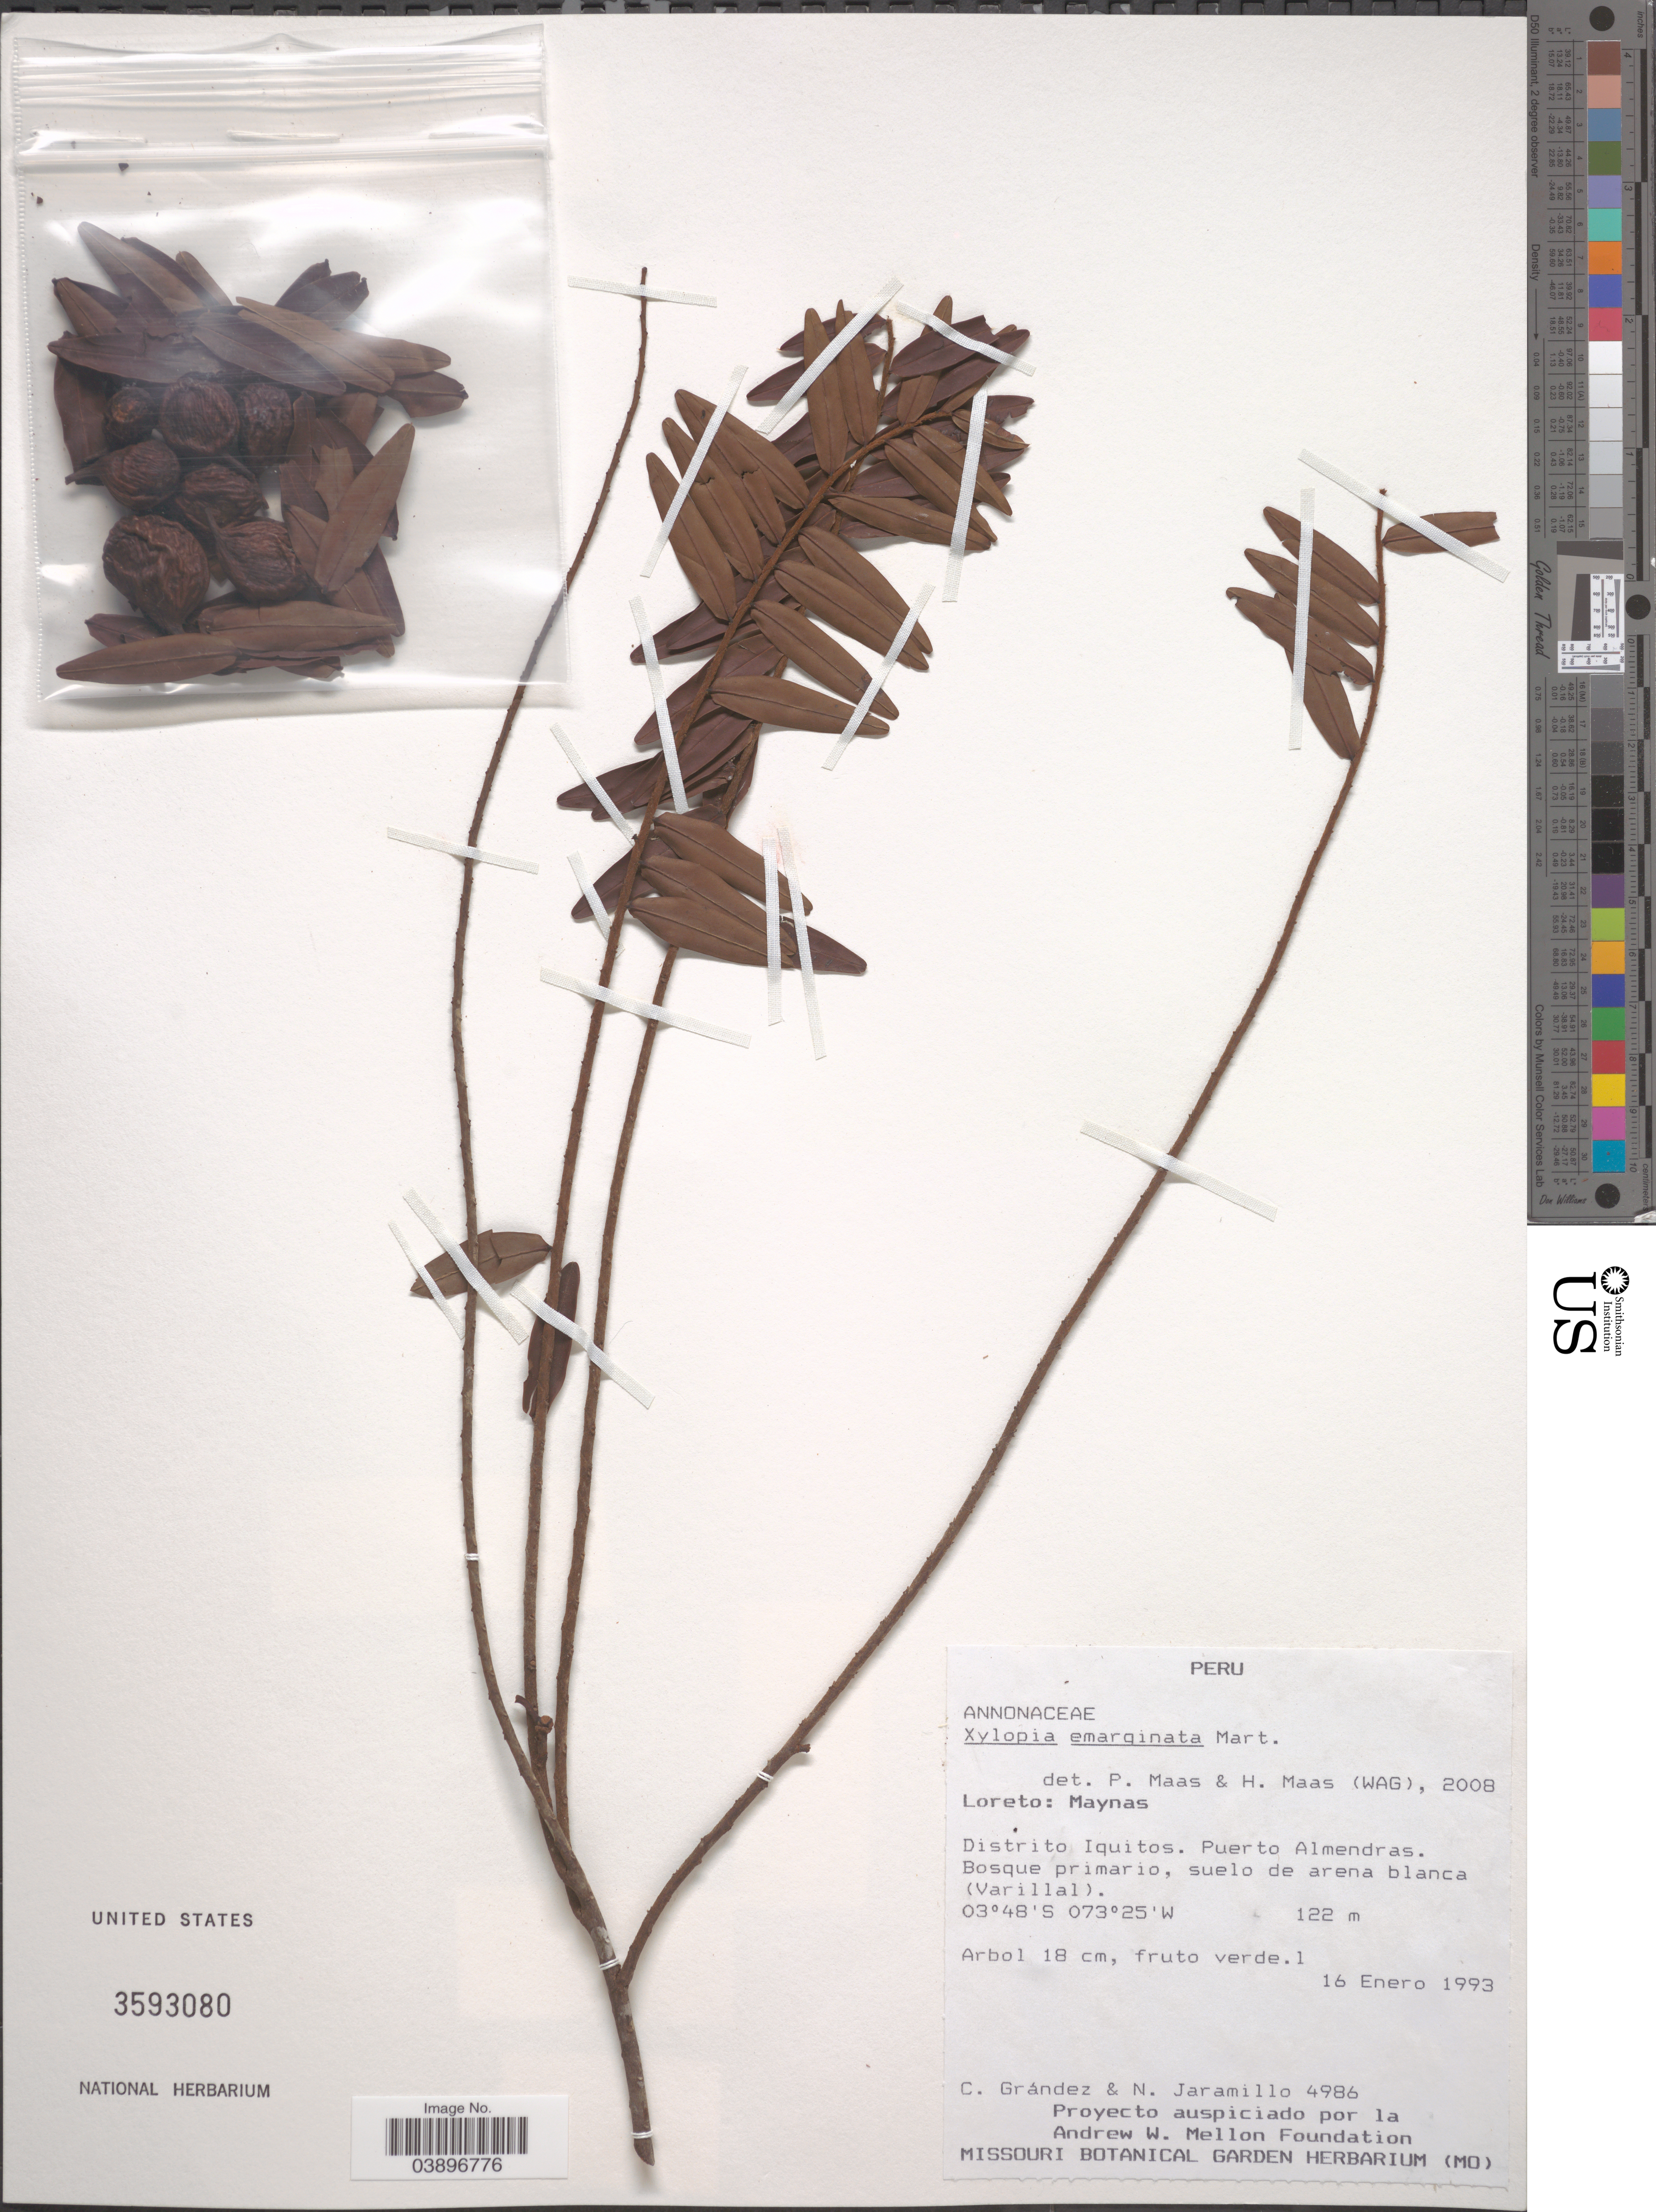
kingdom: Plantae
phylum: Tracheophyta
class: Magnoliopsida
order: Magnoliales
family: Annonaceae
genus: Xylopia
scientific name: Xylopia emarginata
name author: Mart.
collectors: C. Grández & N. Jaramillo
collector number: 4986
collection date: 1993-01-16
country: Peru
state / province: Loreto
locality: Maynas. Distrito Iquitos. Puerto Almendras. (Varillal) [unsure placement].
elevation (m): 122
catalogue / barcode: US 3593080